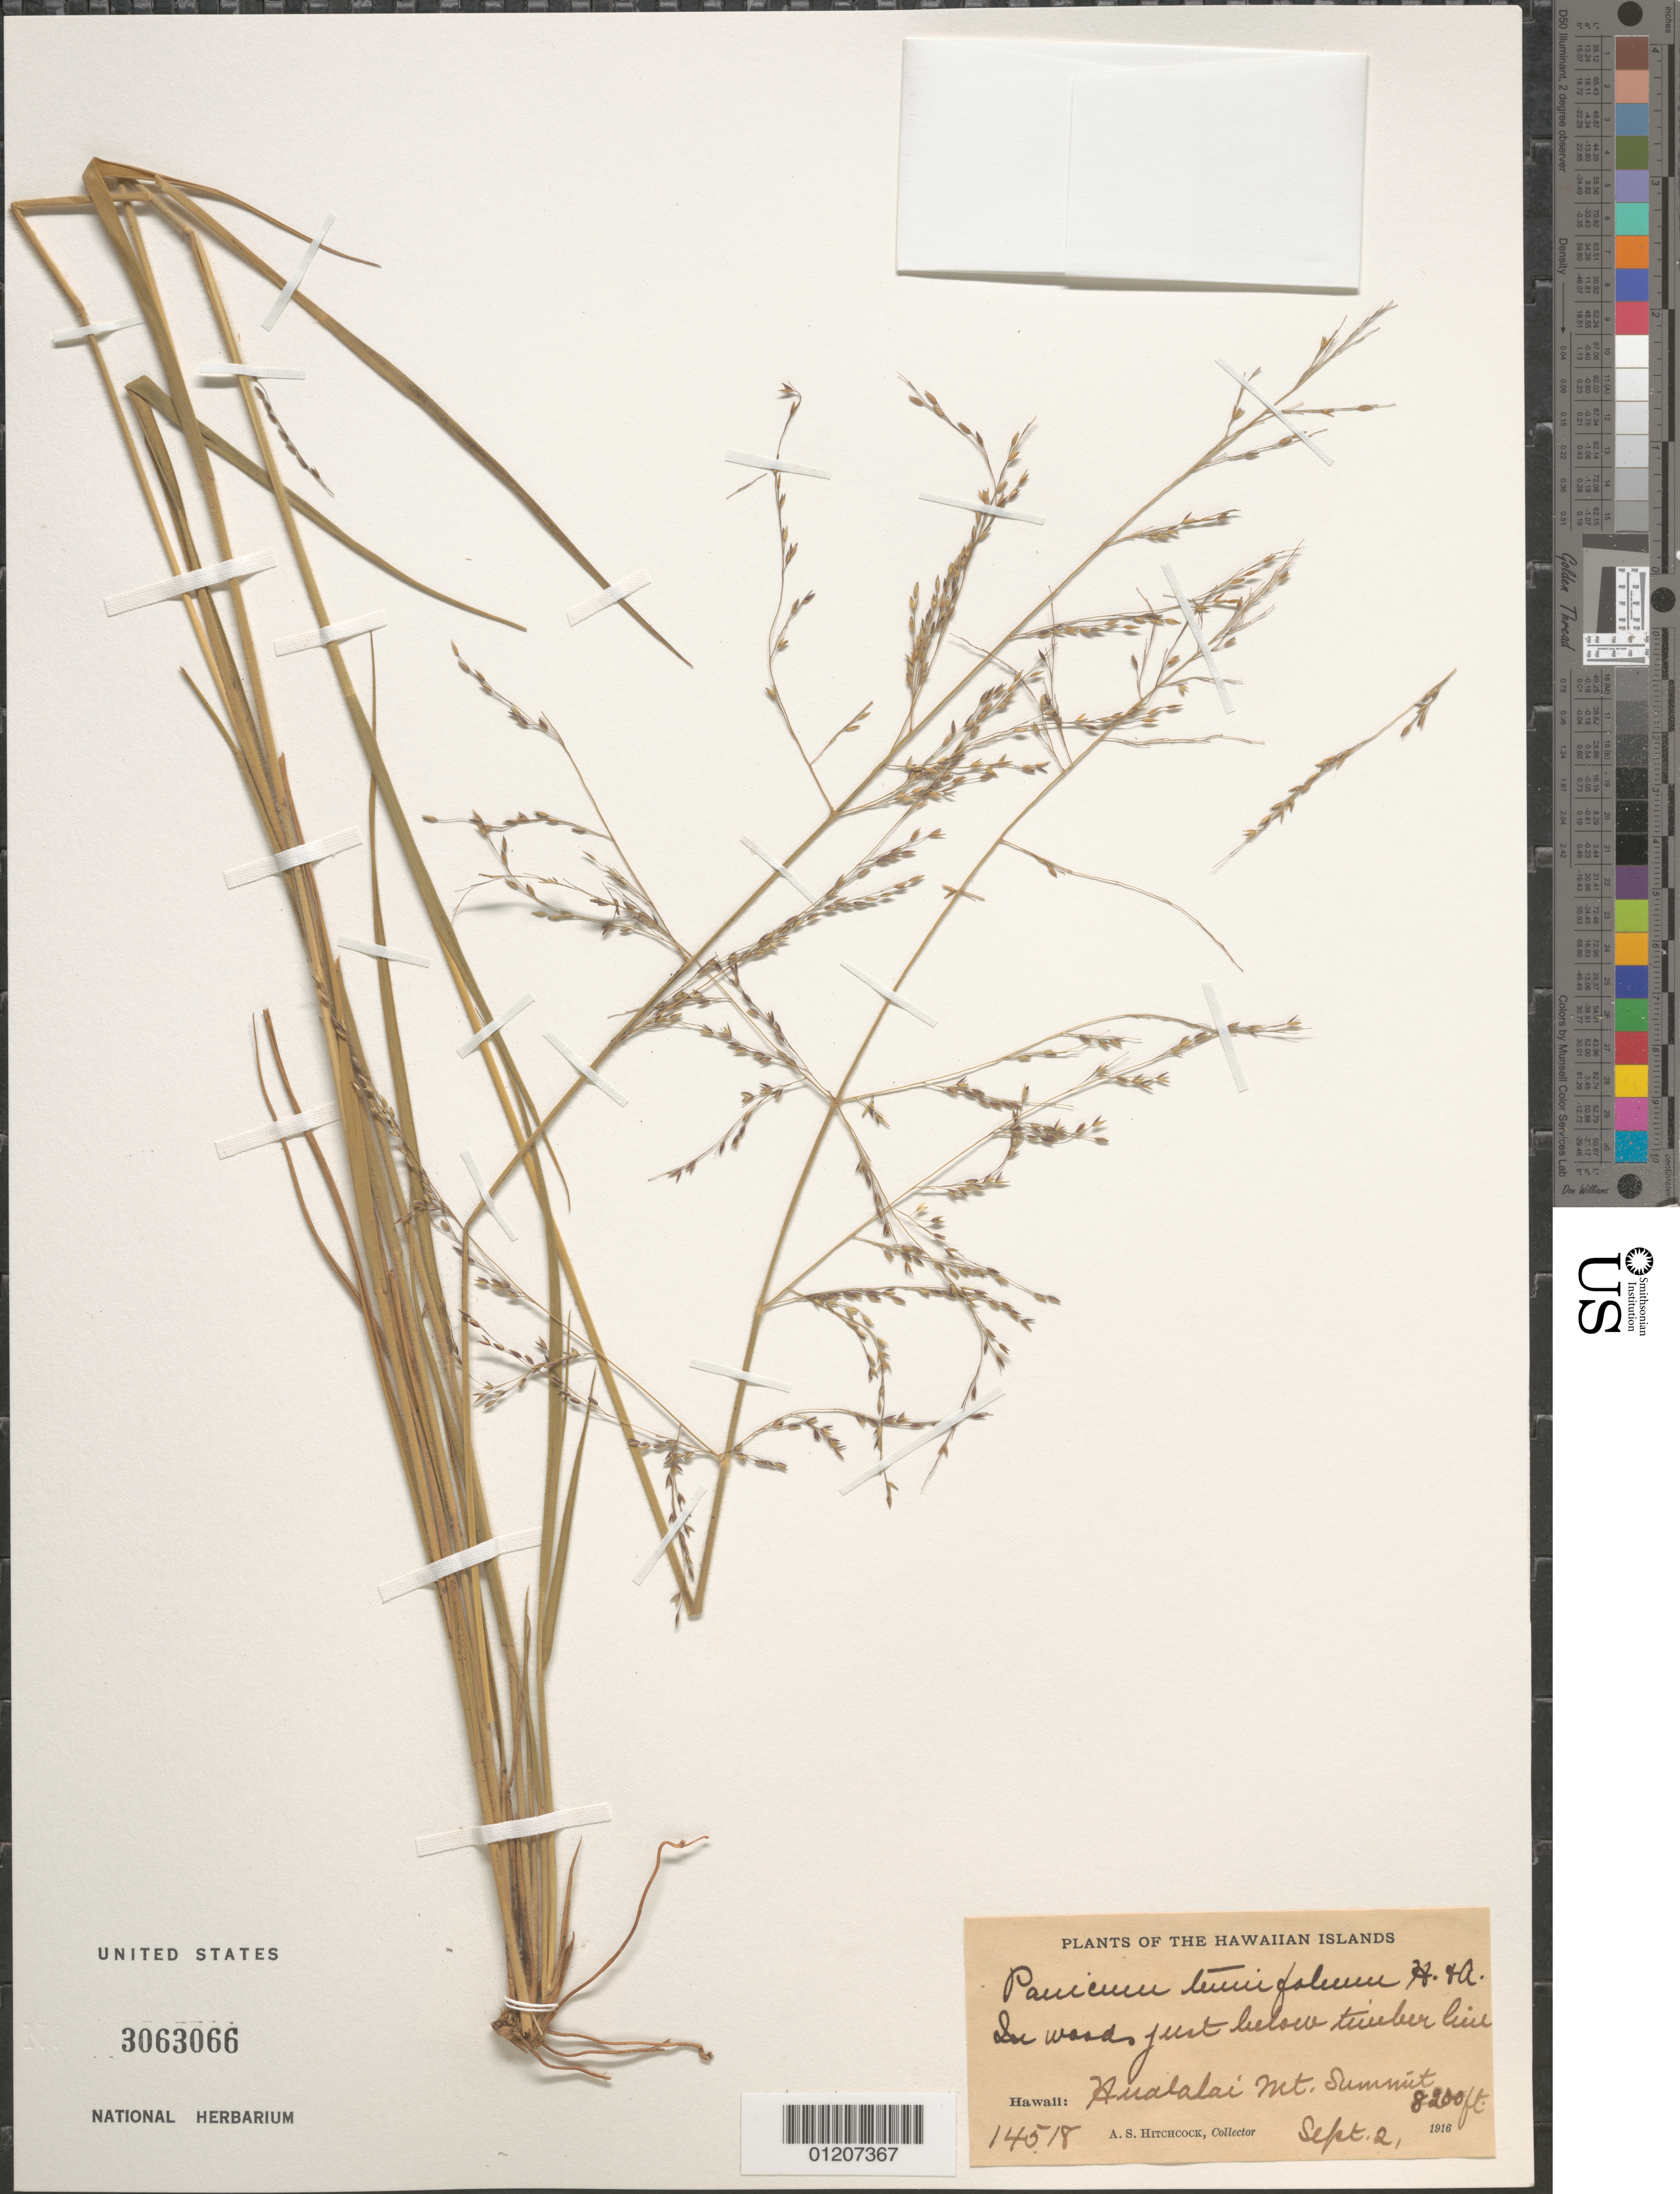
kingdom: Plantae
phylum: Tracheophyta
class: Liliopsida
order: Poales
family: Poaceae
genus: Panicum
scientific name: Panicum tenuifolium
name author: Hook. & Arn.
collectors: A. S. Hitchcock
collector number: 14518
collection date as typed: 2 Sep 1916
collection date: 1916-09-02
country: United States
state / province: Hawaii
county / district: Hawaii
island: Hawaii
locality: Hualalai Mt. Summit, in woods just below timber line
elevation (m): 2499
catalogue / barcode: US 3063066